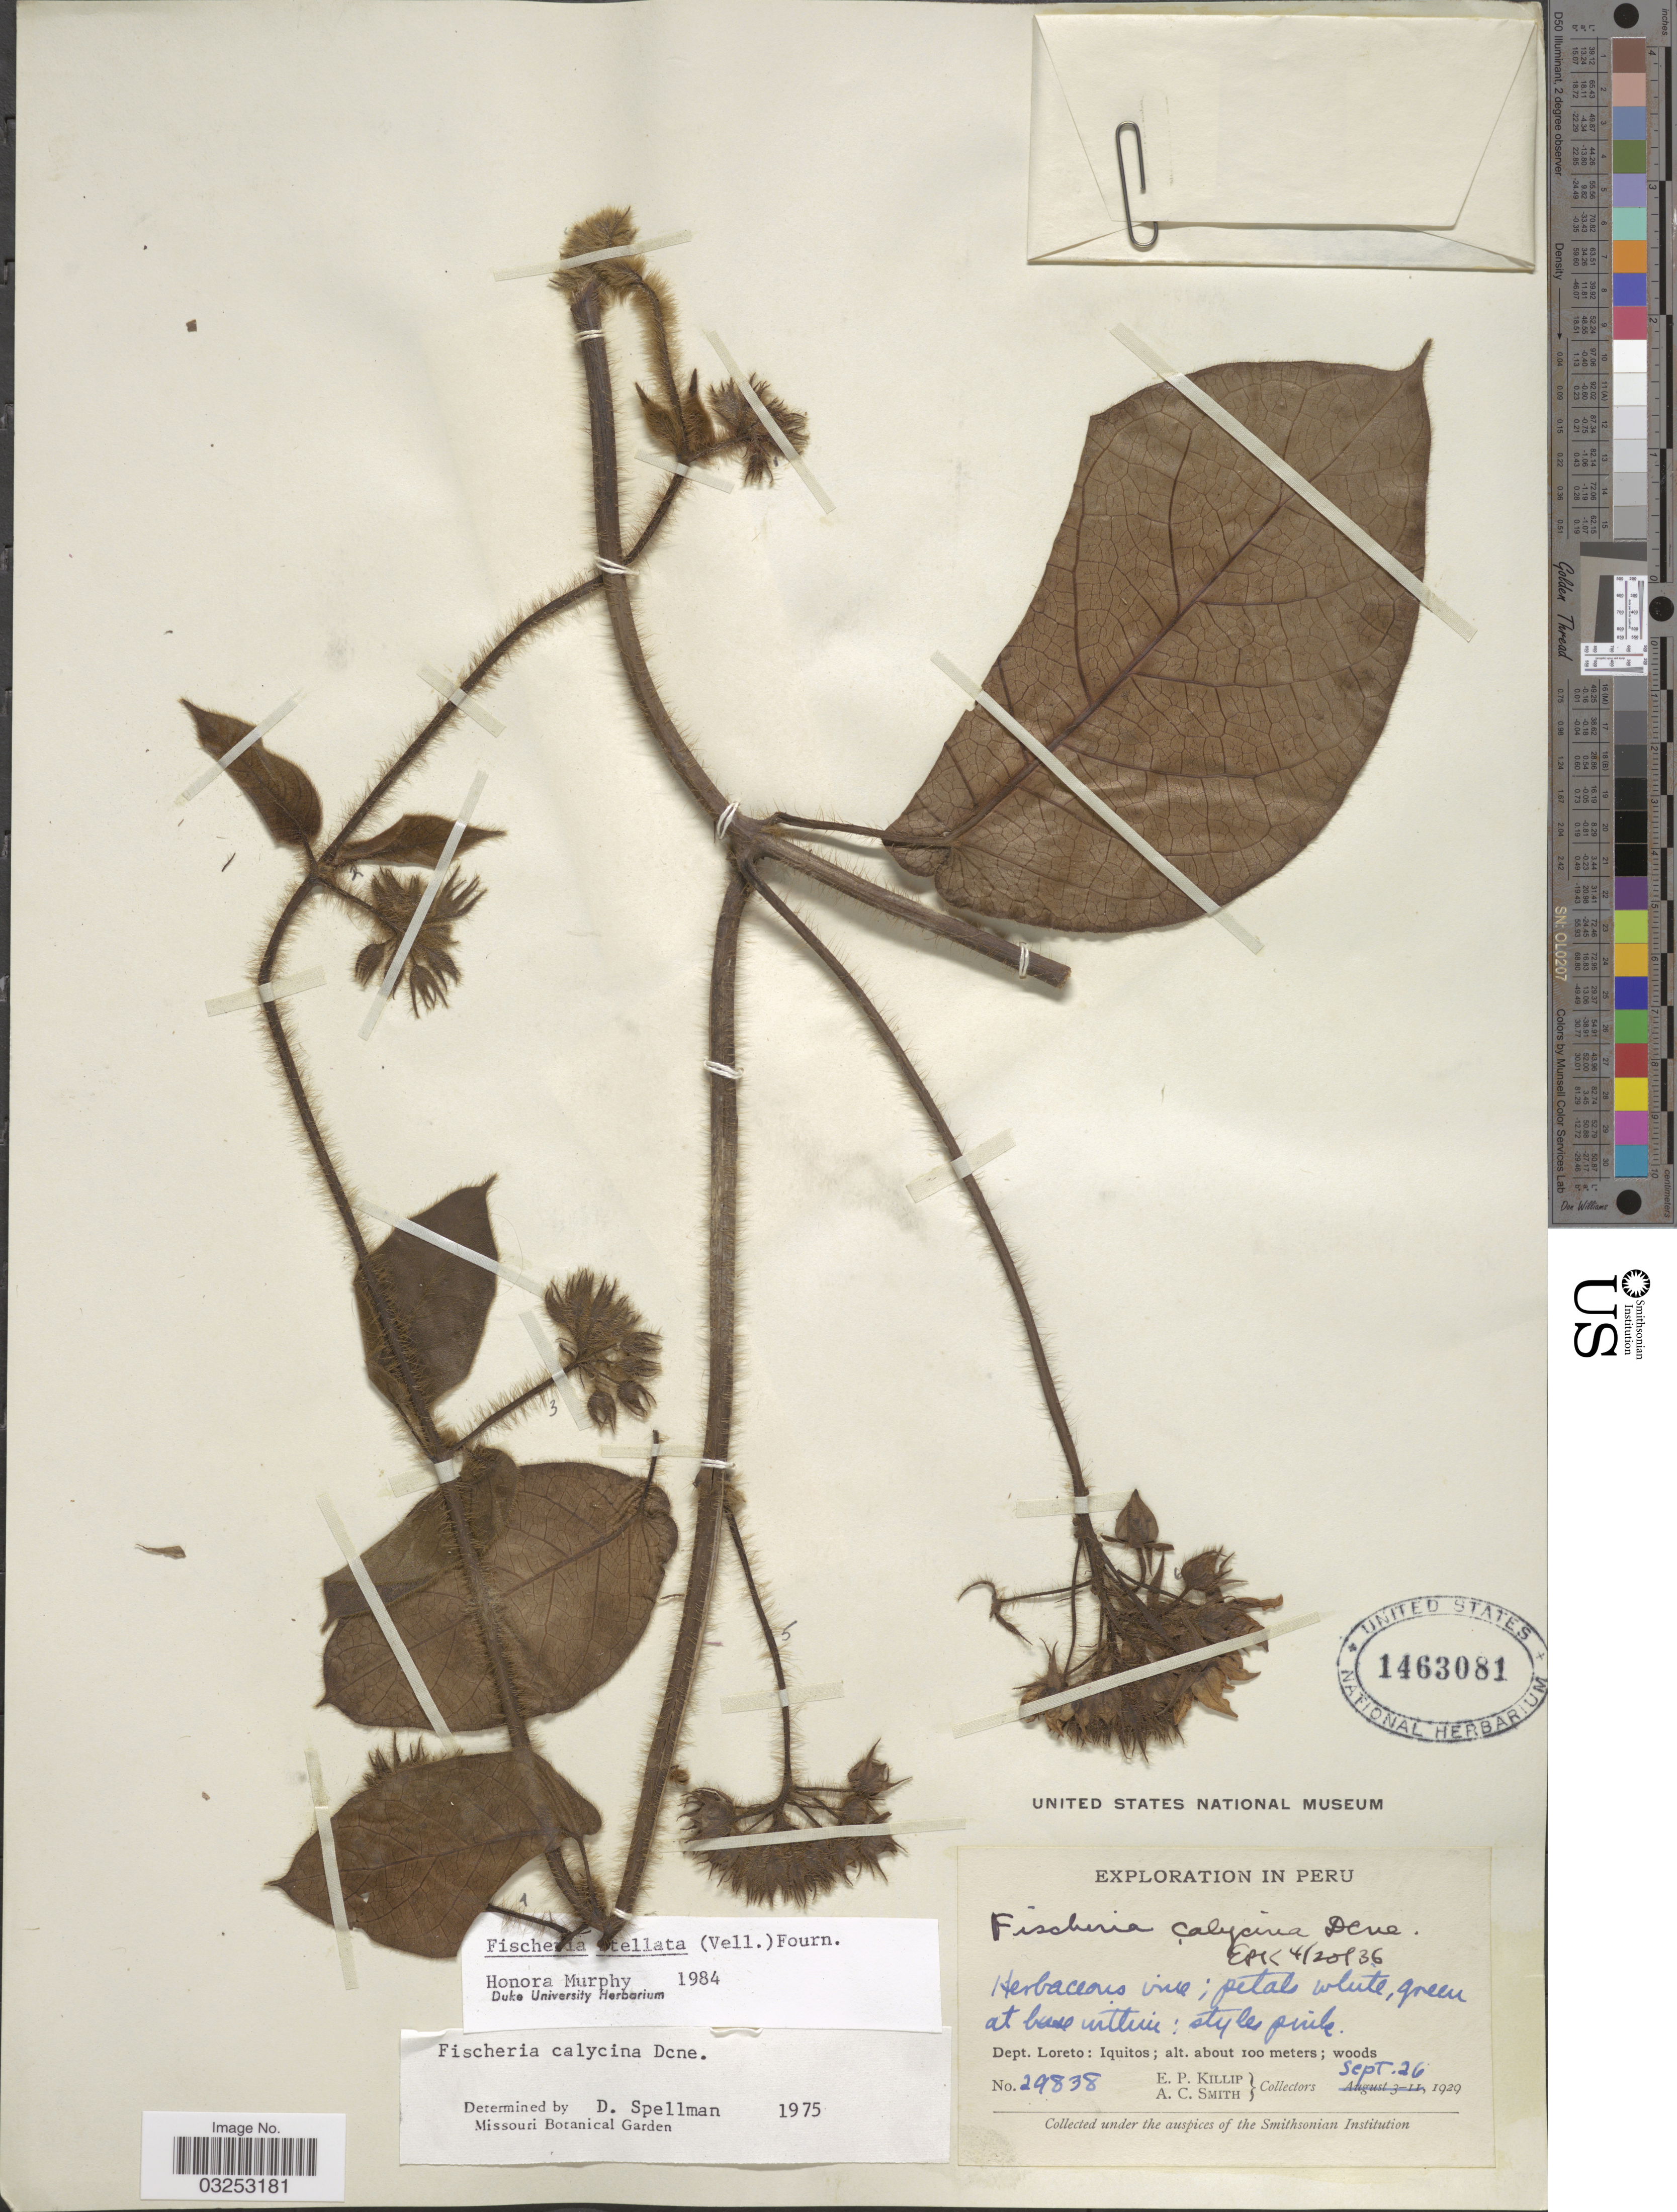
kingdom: Plantae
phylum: Tracheophyta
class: Magnoliopsida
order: Gentianales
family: Apocynaceae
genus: Fischeria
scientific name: Fischeria stellata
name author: (Vell.) E. Fourn.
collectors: E. P. Killip & A. C. Smith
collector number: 29838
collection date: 1929-09-26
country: Peru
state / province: Loreto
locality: Dept. Loreto: Iquitos.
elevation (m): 100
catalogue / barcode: US 1463081